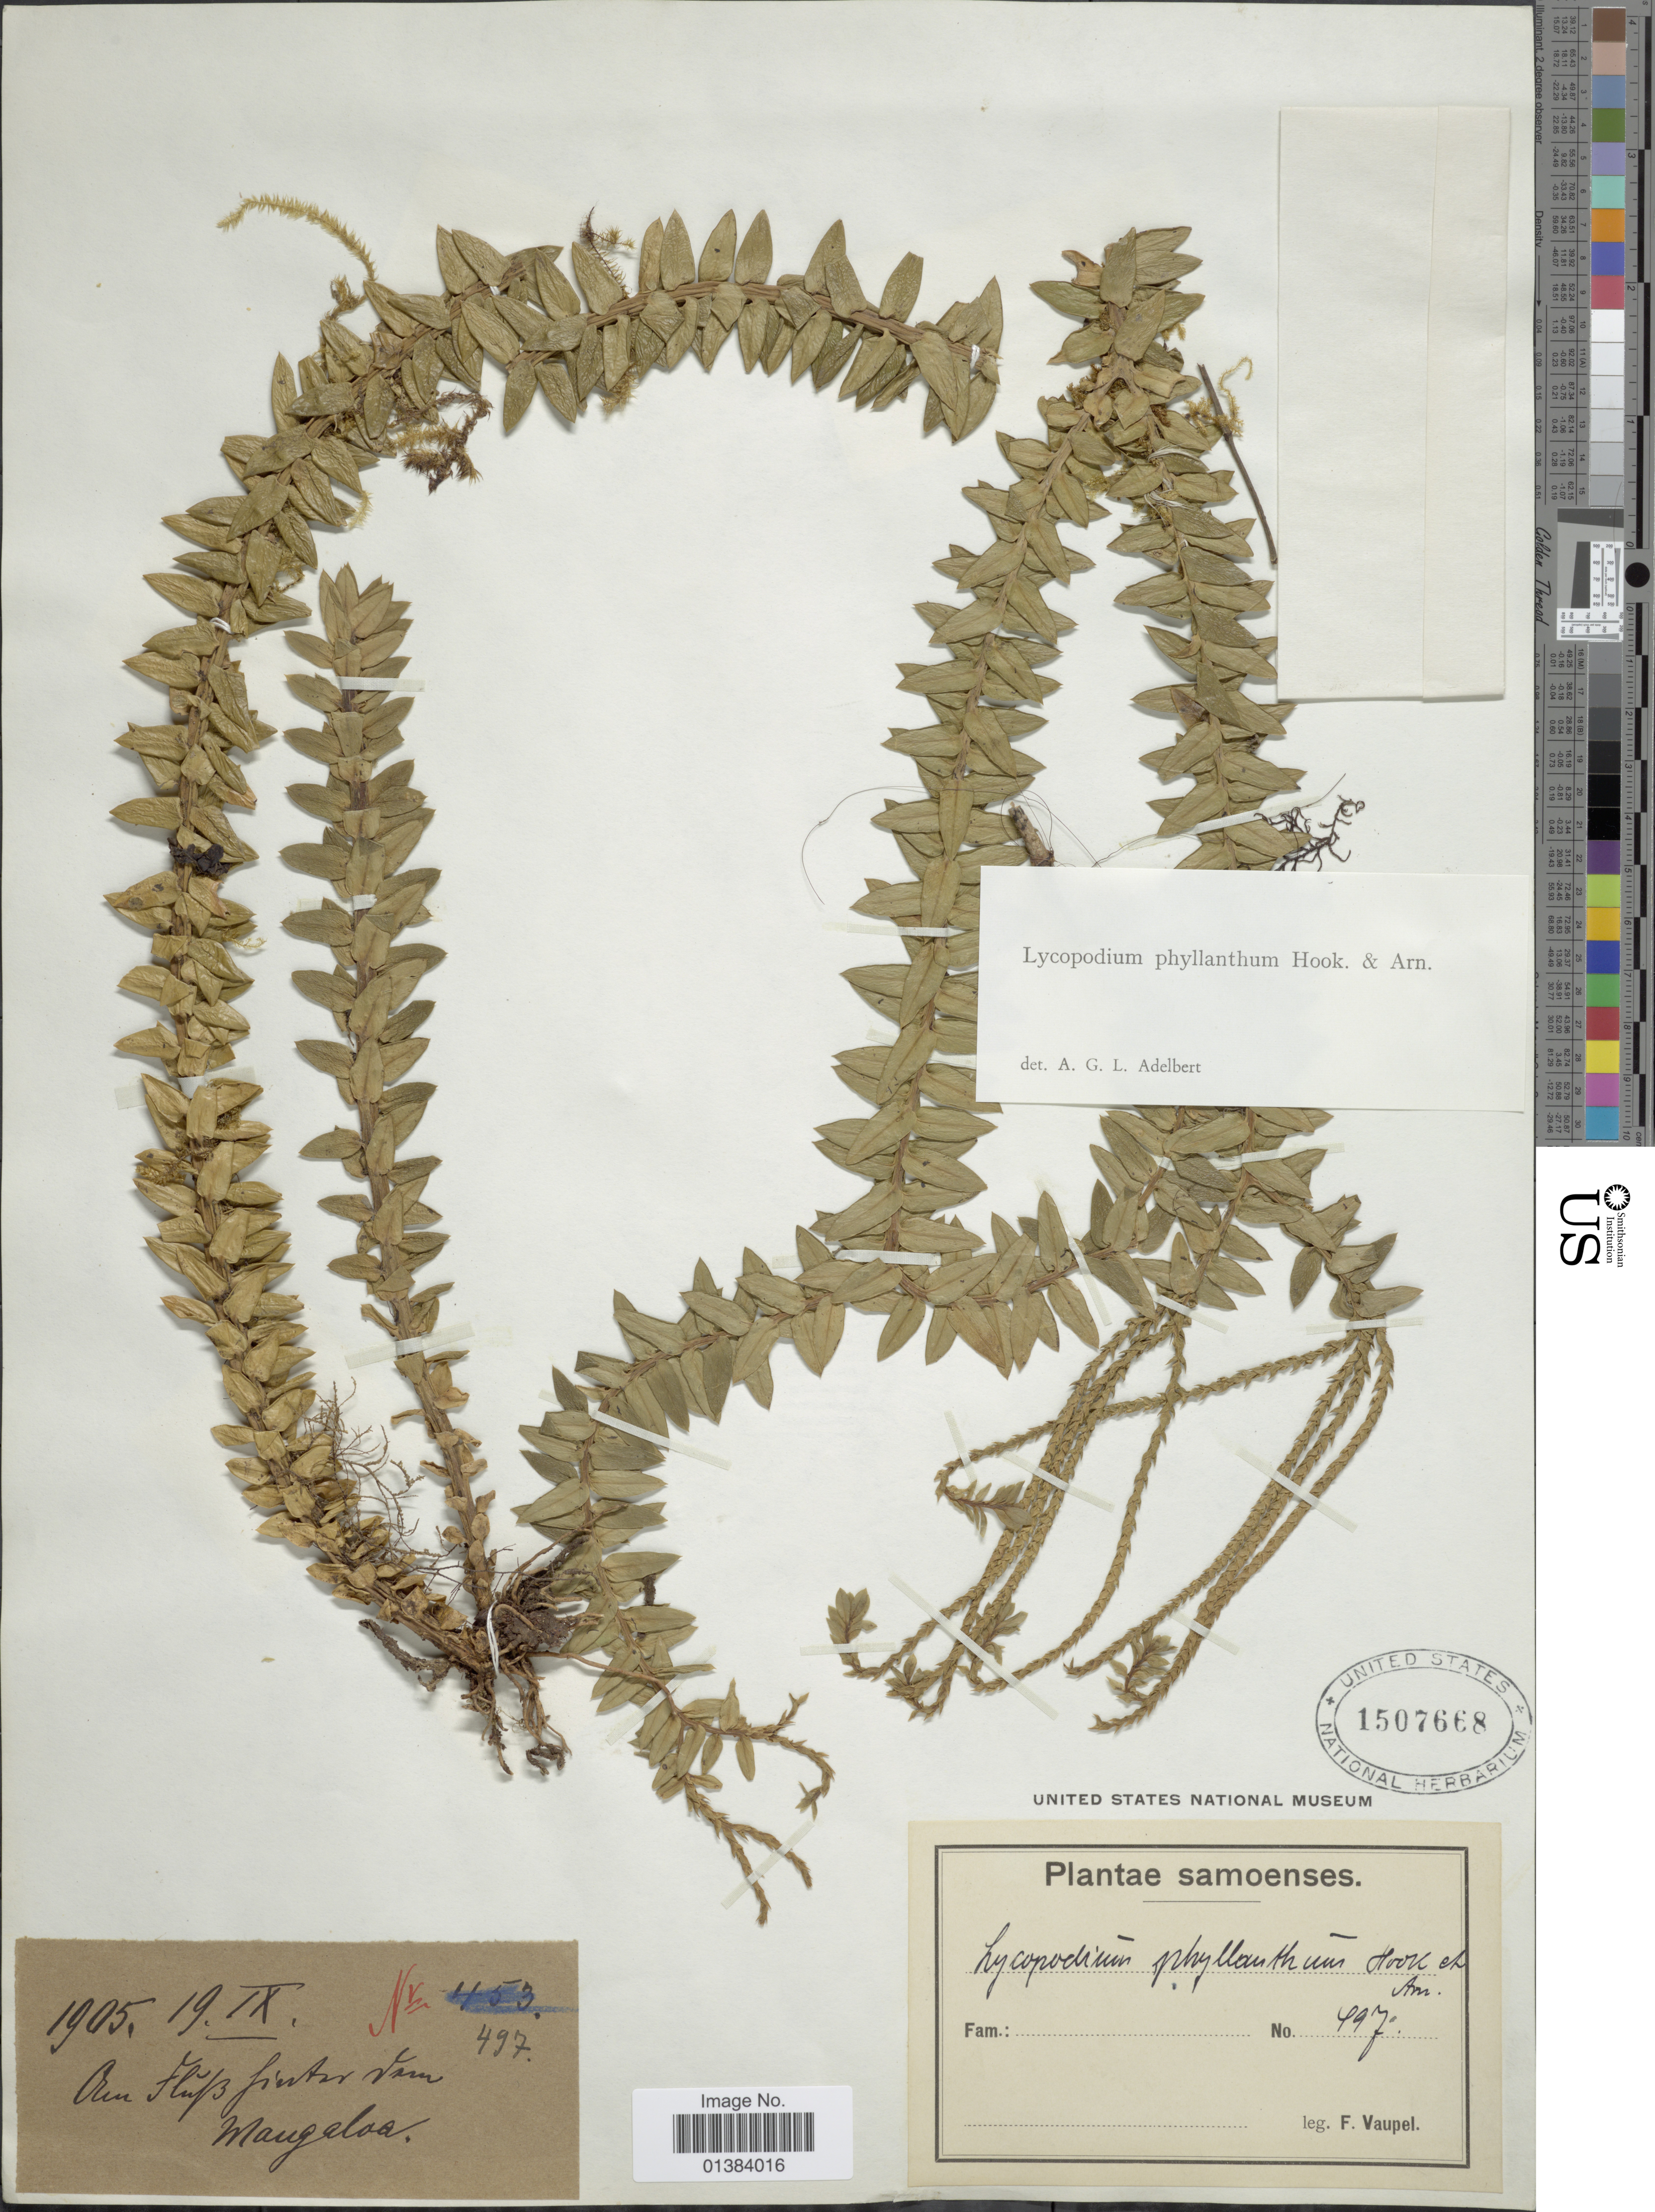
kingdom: Plantae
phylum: Tracheophyta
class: Lycopodiopsida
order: Lycopodiales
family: Lycopodiaceae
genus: Phlegmariurus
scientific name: Phlegmariurus phyllanthus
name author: (Hook. & Arn.) R.D. Dixit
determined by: Field, A. R.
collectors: F. Vaupel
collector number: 497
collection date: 1905-09-19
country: Samoa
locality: Rin Flifs finter [illegible text] Mangaloa.[interpreted]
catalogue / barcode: US 1507668